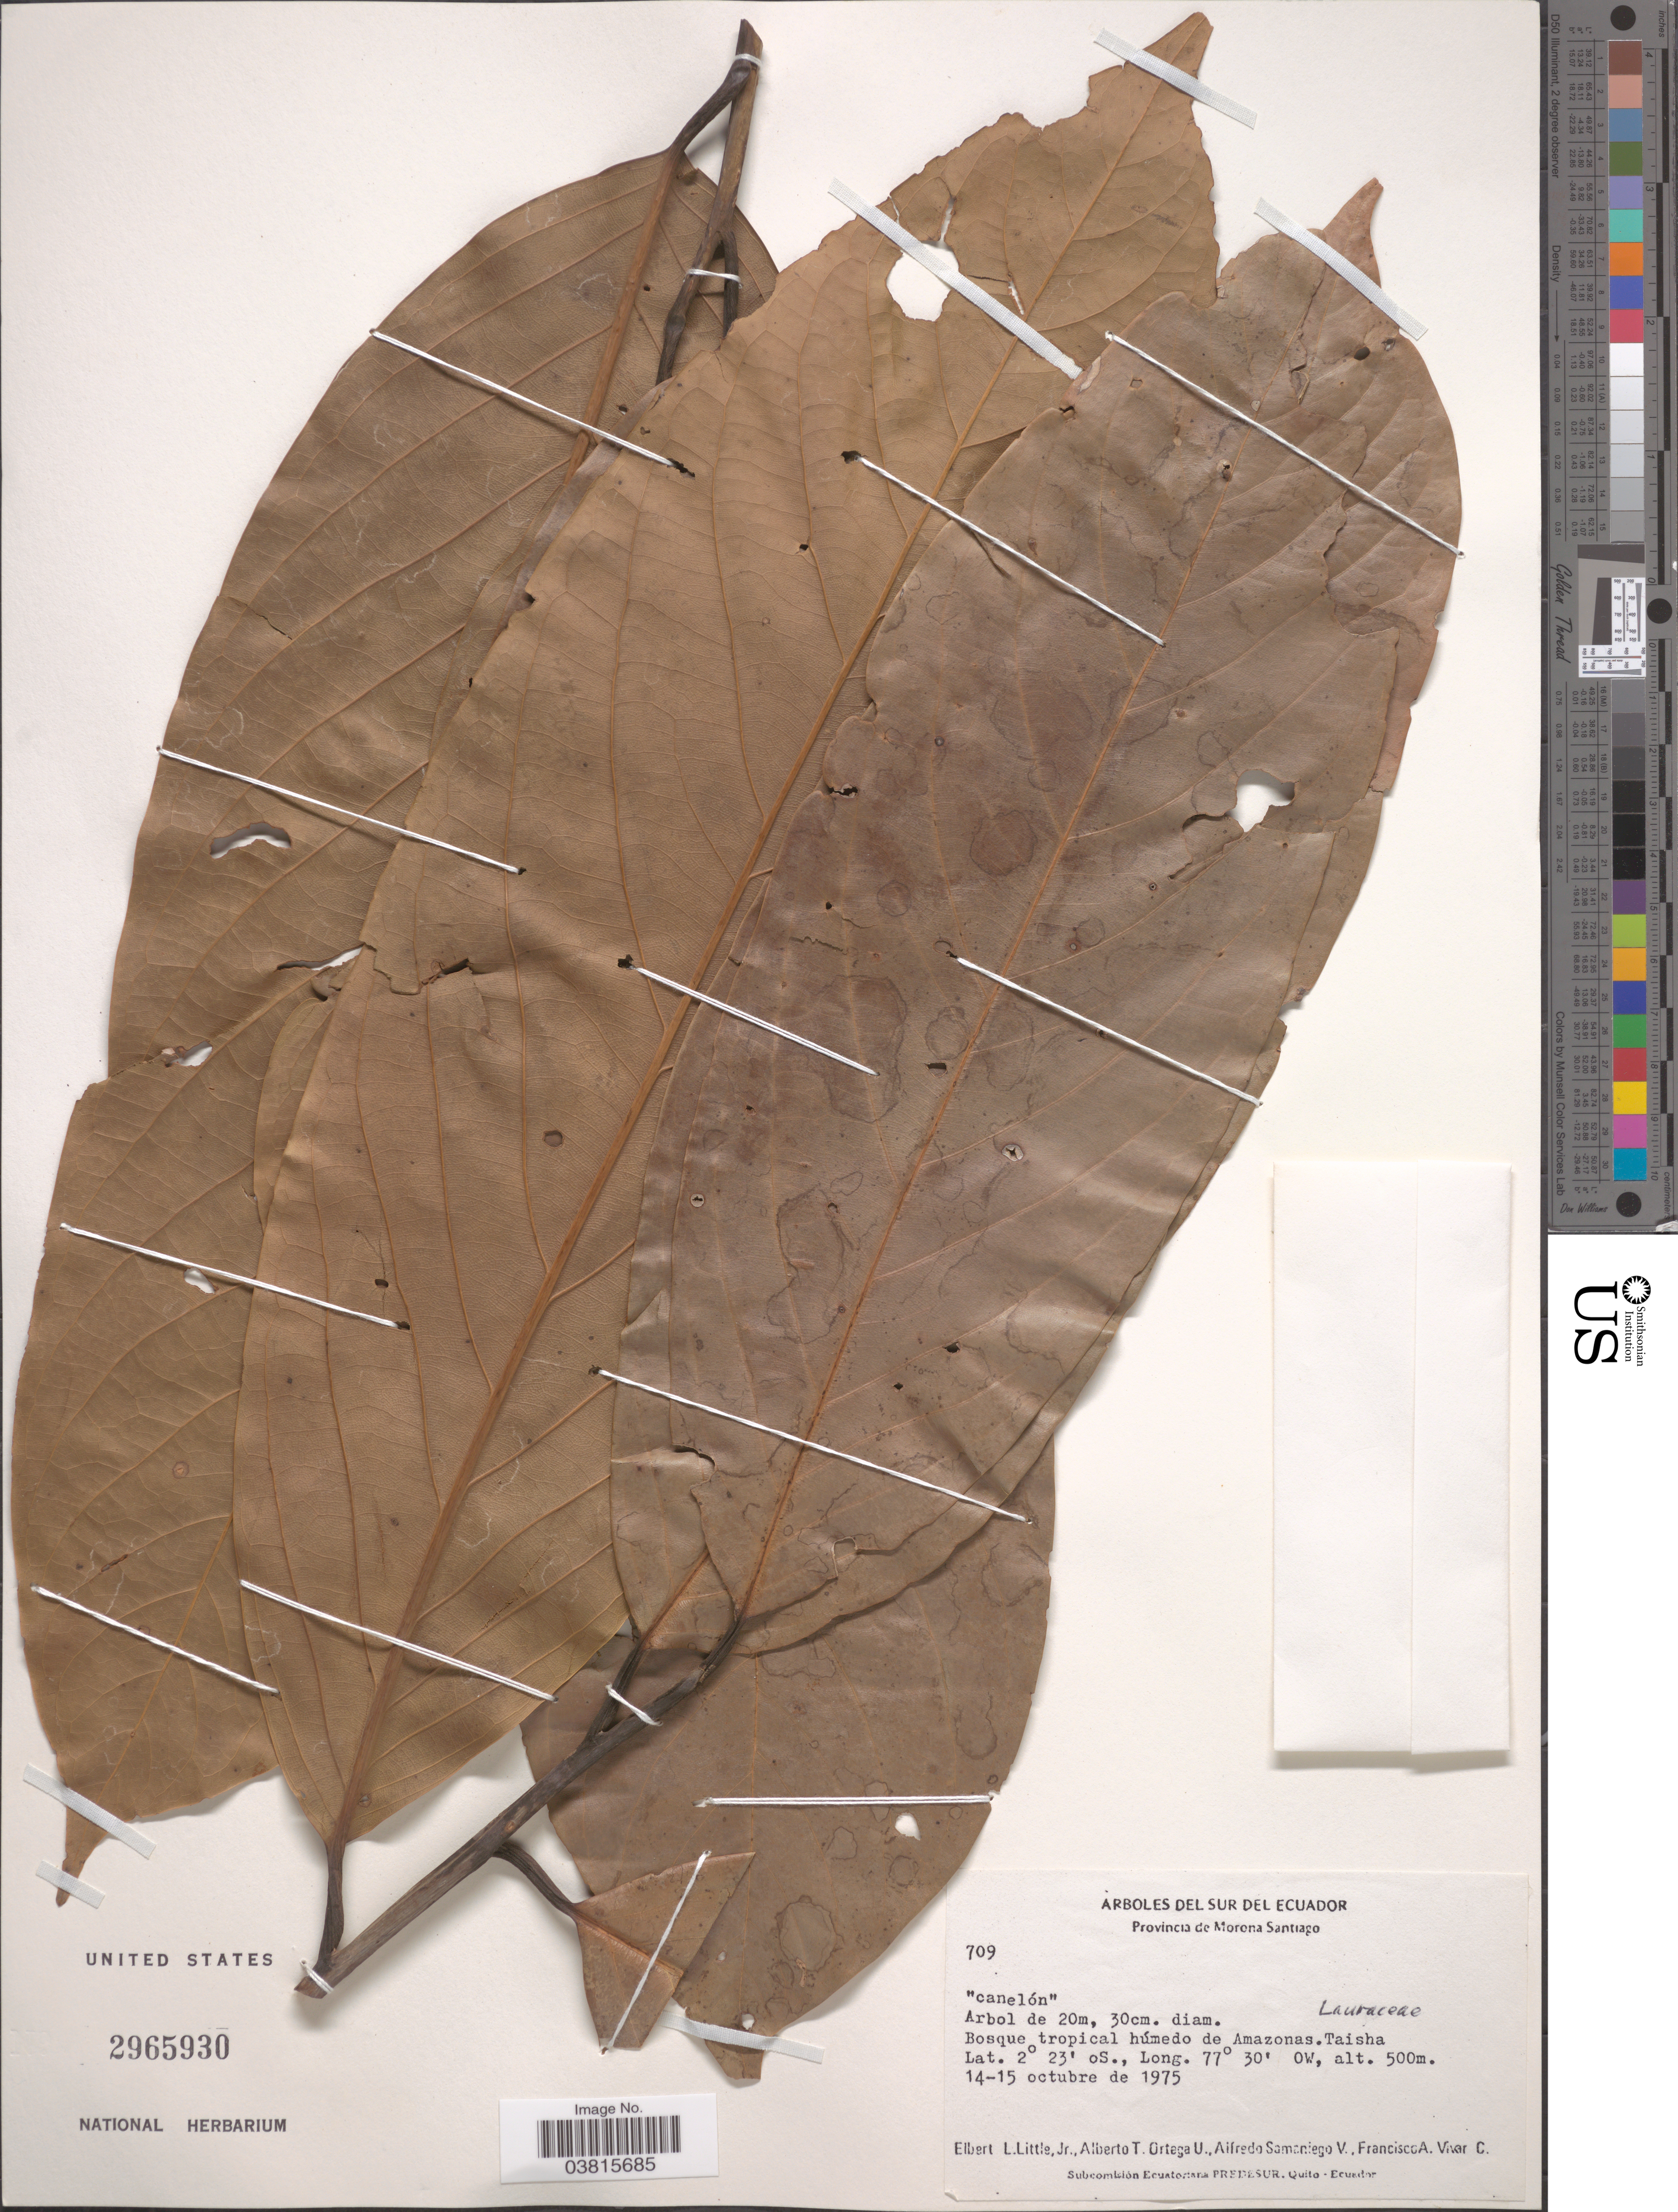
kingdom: Plantae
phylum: Tracheophyta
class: Magnoliopsida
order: Laurales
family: Lauraceae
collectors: E. L. Little, A. T. Ortega U., A. Samaniego V. & F. A. Vivar C.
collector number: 709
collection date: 1975-10-14/1975-10-15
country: Ecuador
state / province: Morona-Santiago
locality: Sur del Ecuador. Bosque tropical húmedo de Amazonas. Taisha.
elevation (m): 500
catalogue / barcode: US 2965930